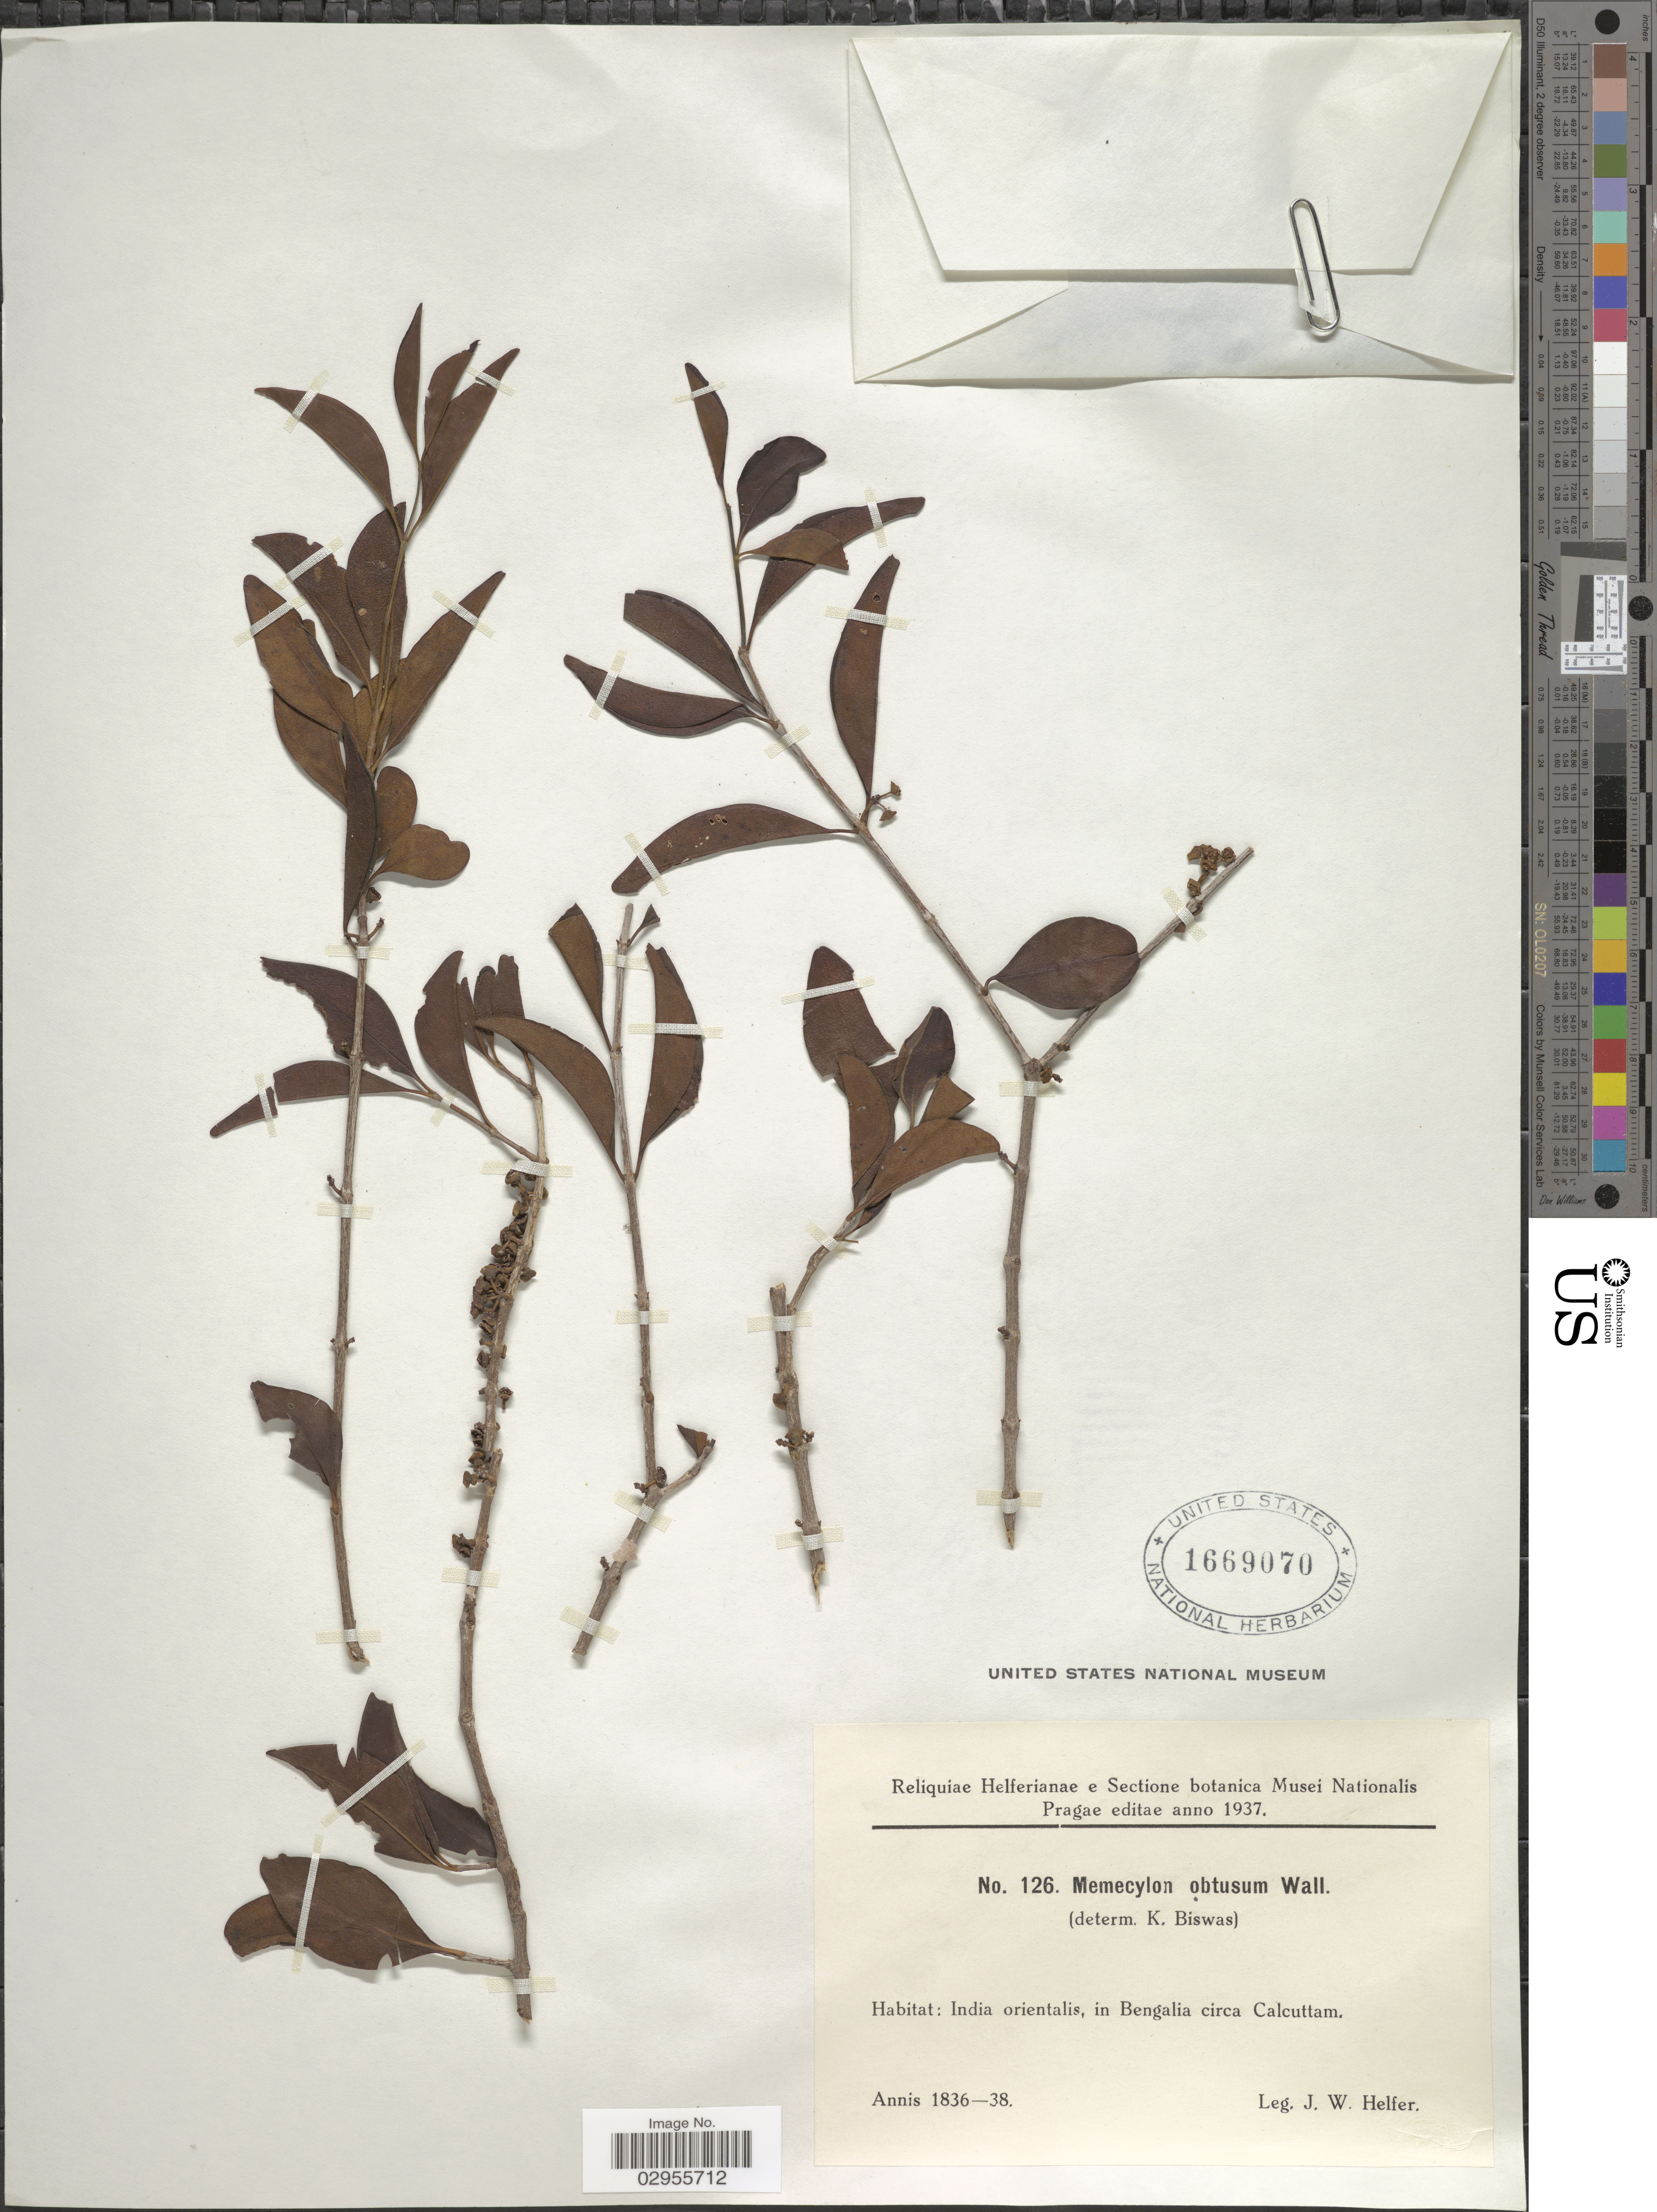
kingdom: Plantae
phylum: Tracheophyta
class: Magnoliopsida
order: Myrtales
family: Melastomataceae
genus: Memecylon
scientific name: Memecylon obtusum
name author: Wall.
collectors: J. W. Helfer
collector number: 126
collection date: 1836/1838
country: India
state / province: West Bengal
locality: India orientalis, in Bengalia circa Calcuttam.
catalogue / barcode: US 1669070